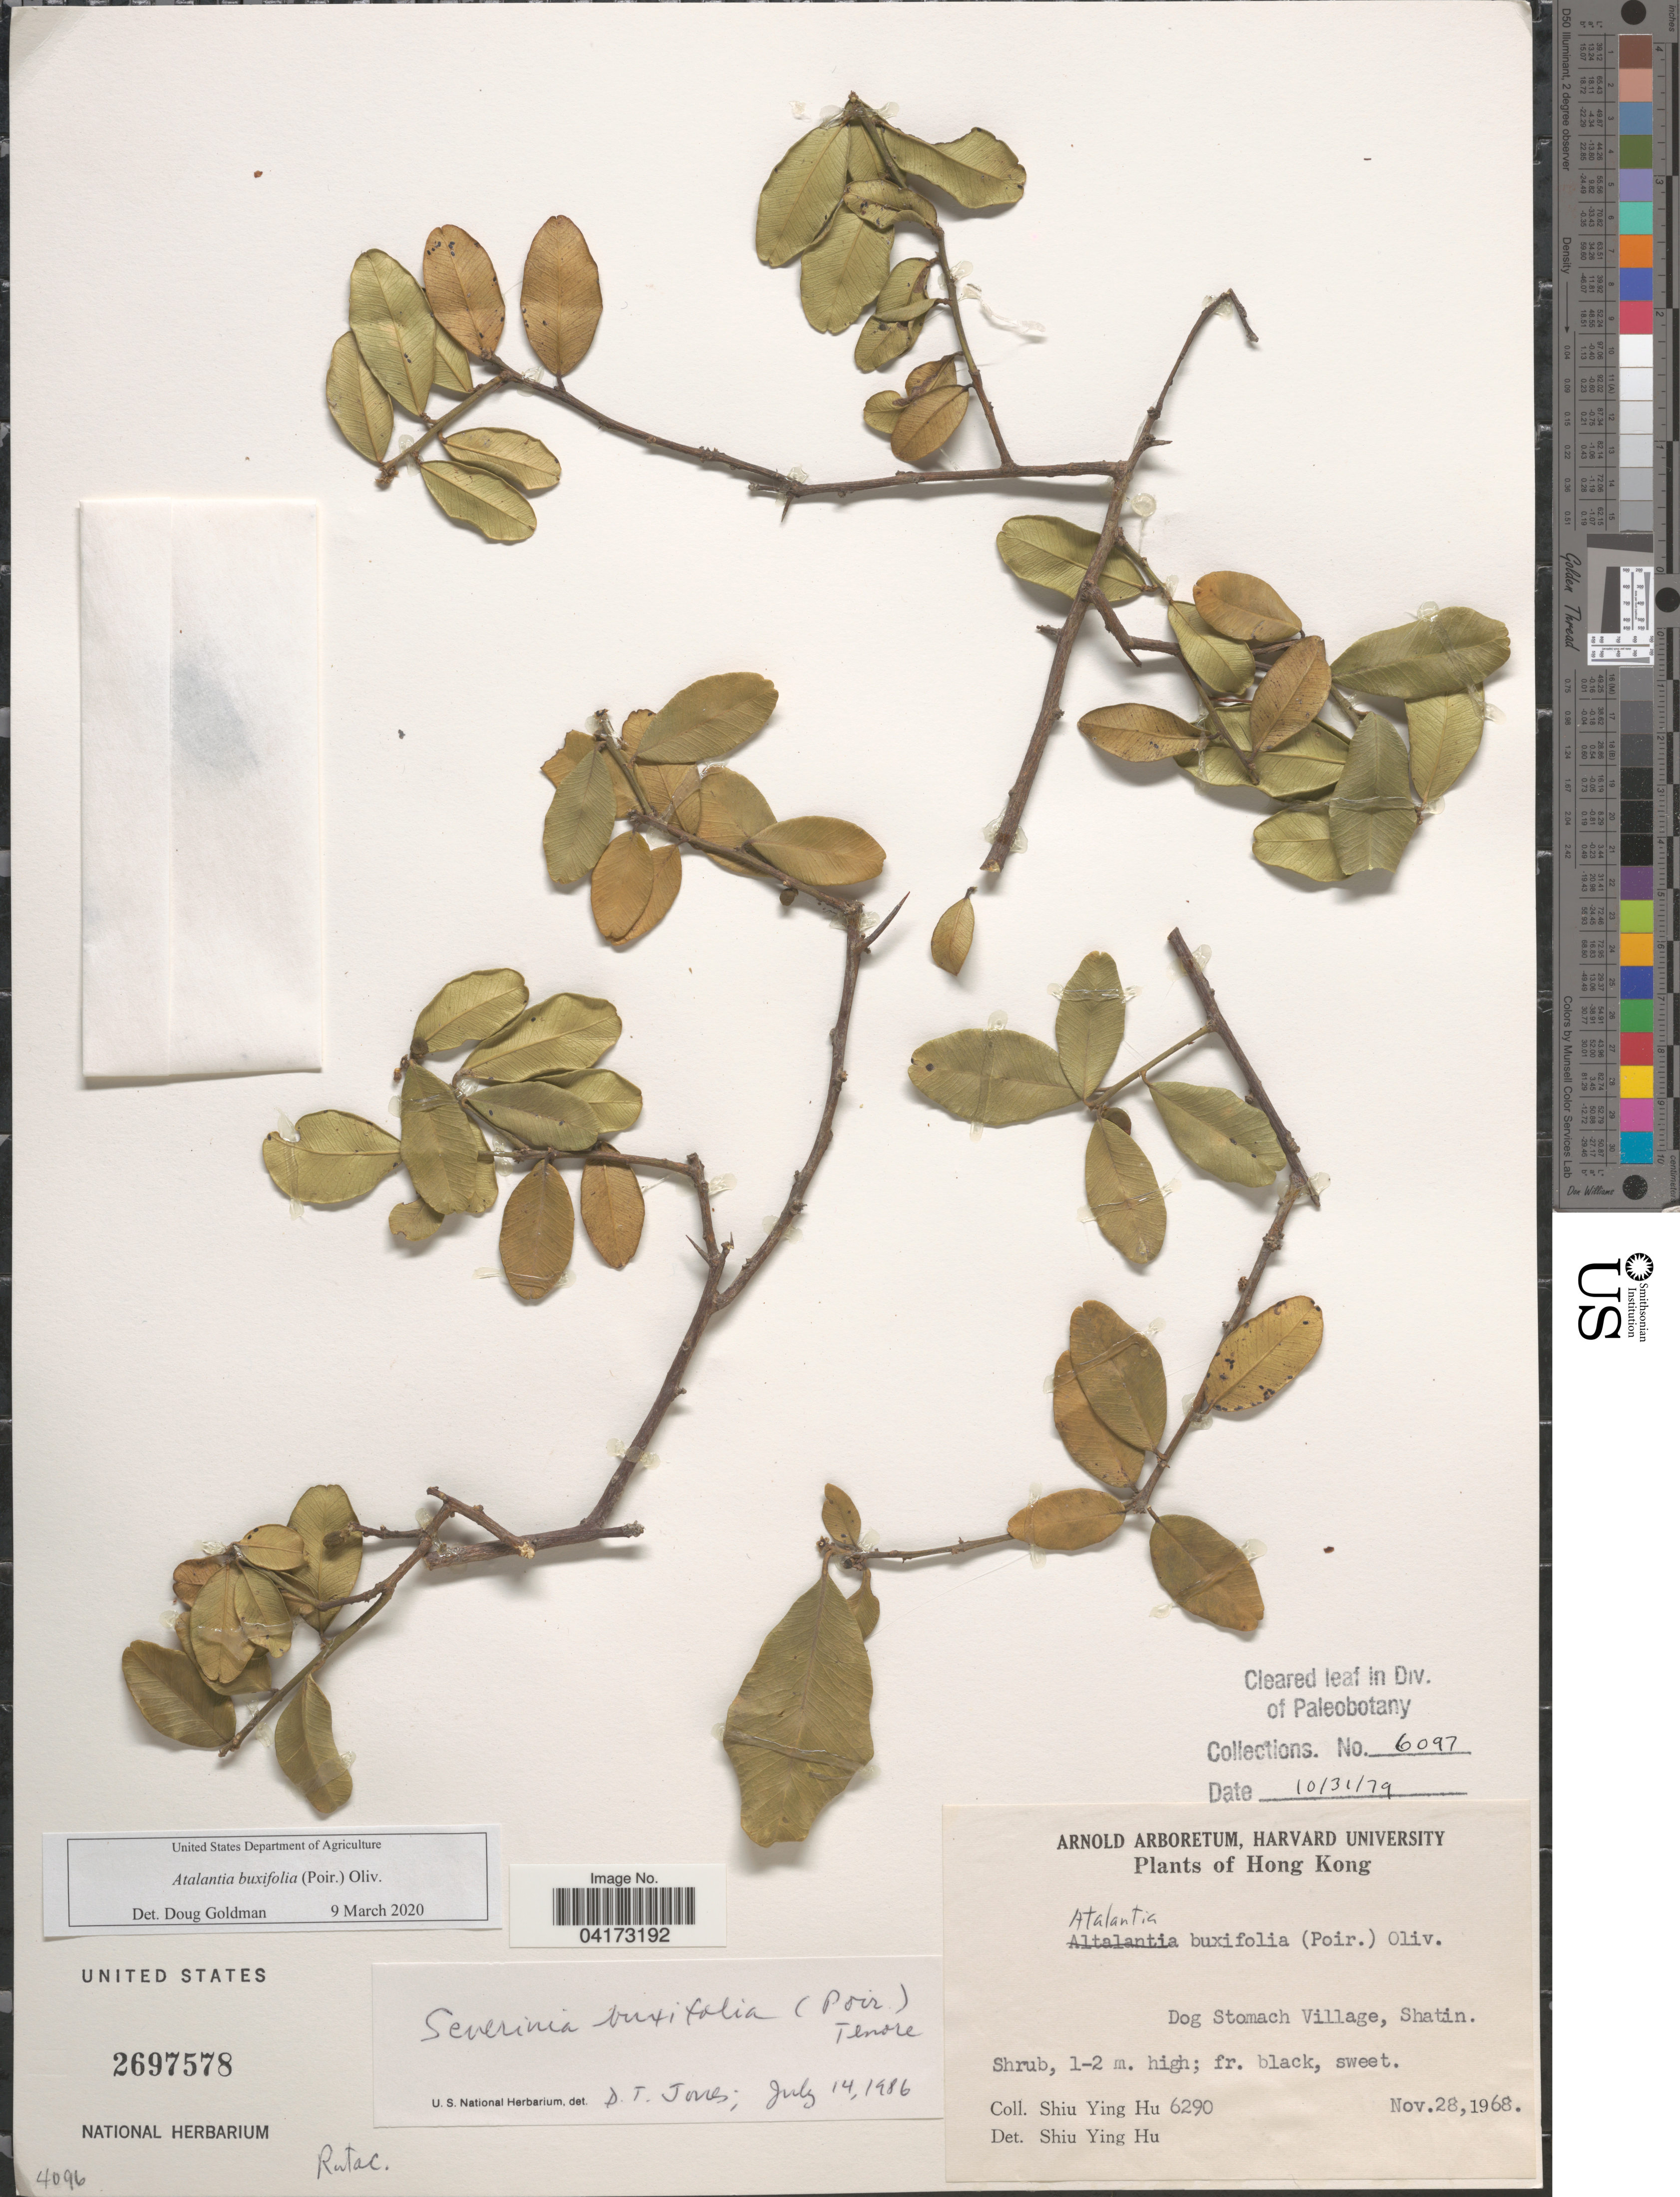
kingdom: Plantae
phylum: Tracheophyta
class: Magnoliopsida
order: Sapindales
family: Rutaceae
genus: Atalantia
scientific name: Atalantia buxifolia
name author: (Poir.) Oliv.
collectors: S. Y. Hu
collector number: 6290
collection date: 1968-11-28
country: China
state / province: Hong Kong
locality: Dog Stomach Village, Shatin.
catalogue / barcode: US 2697578